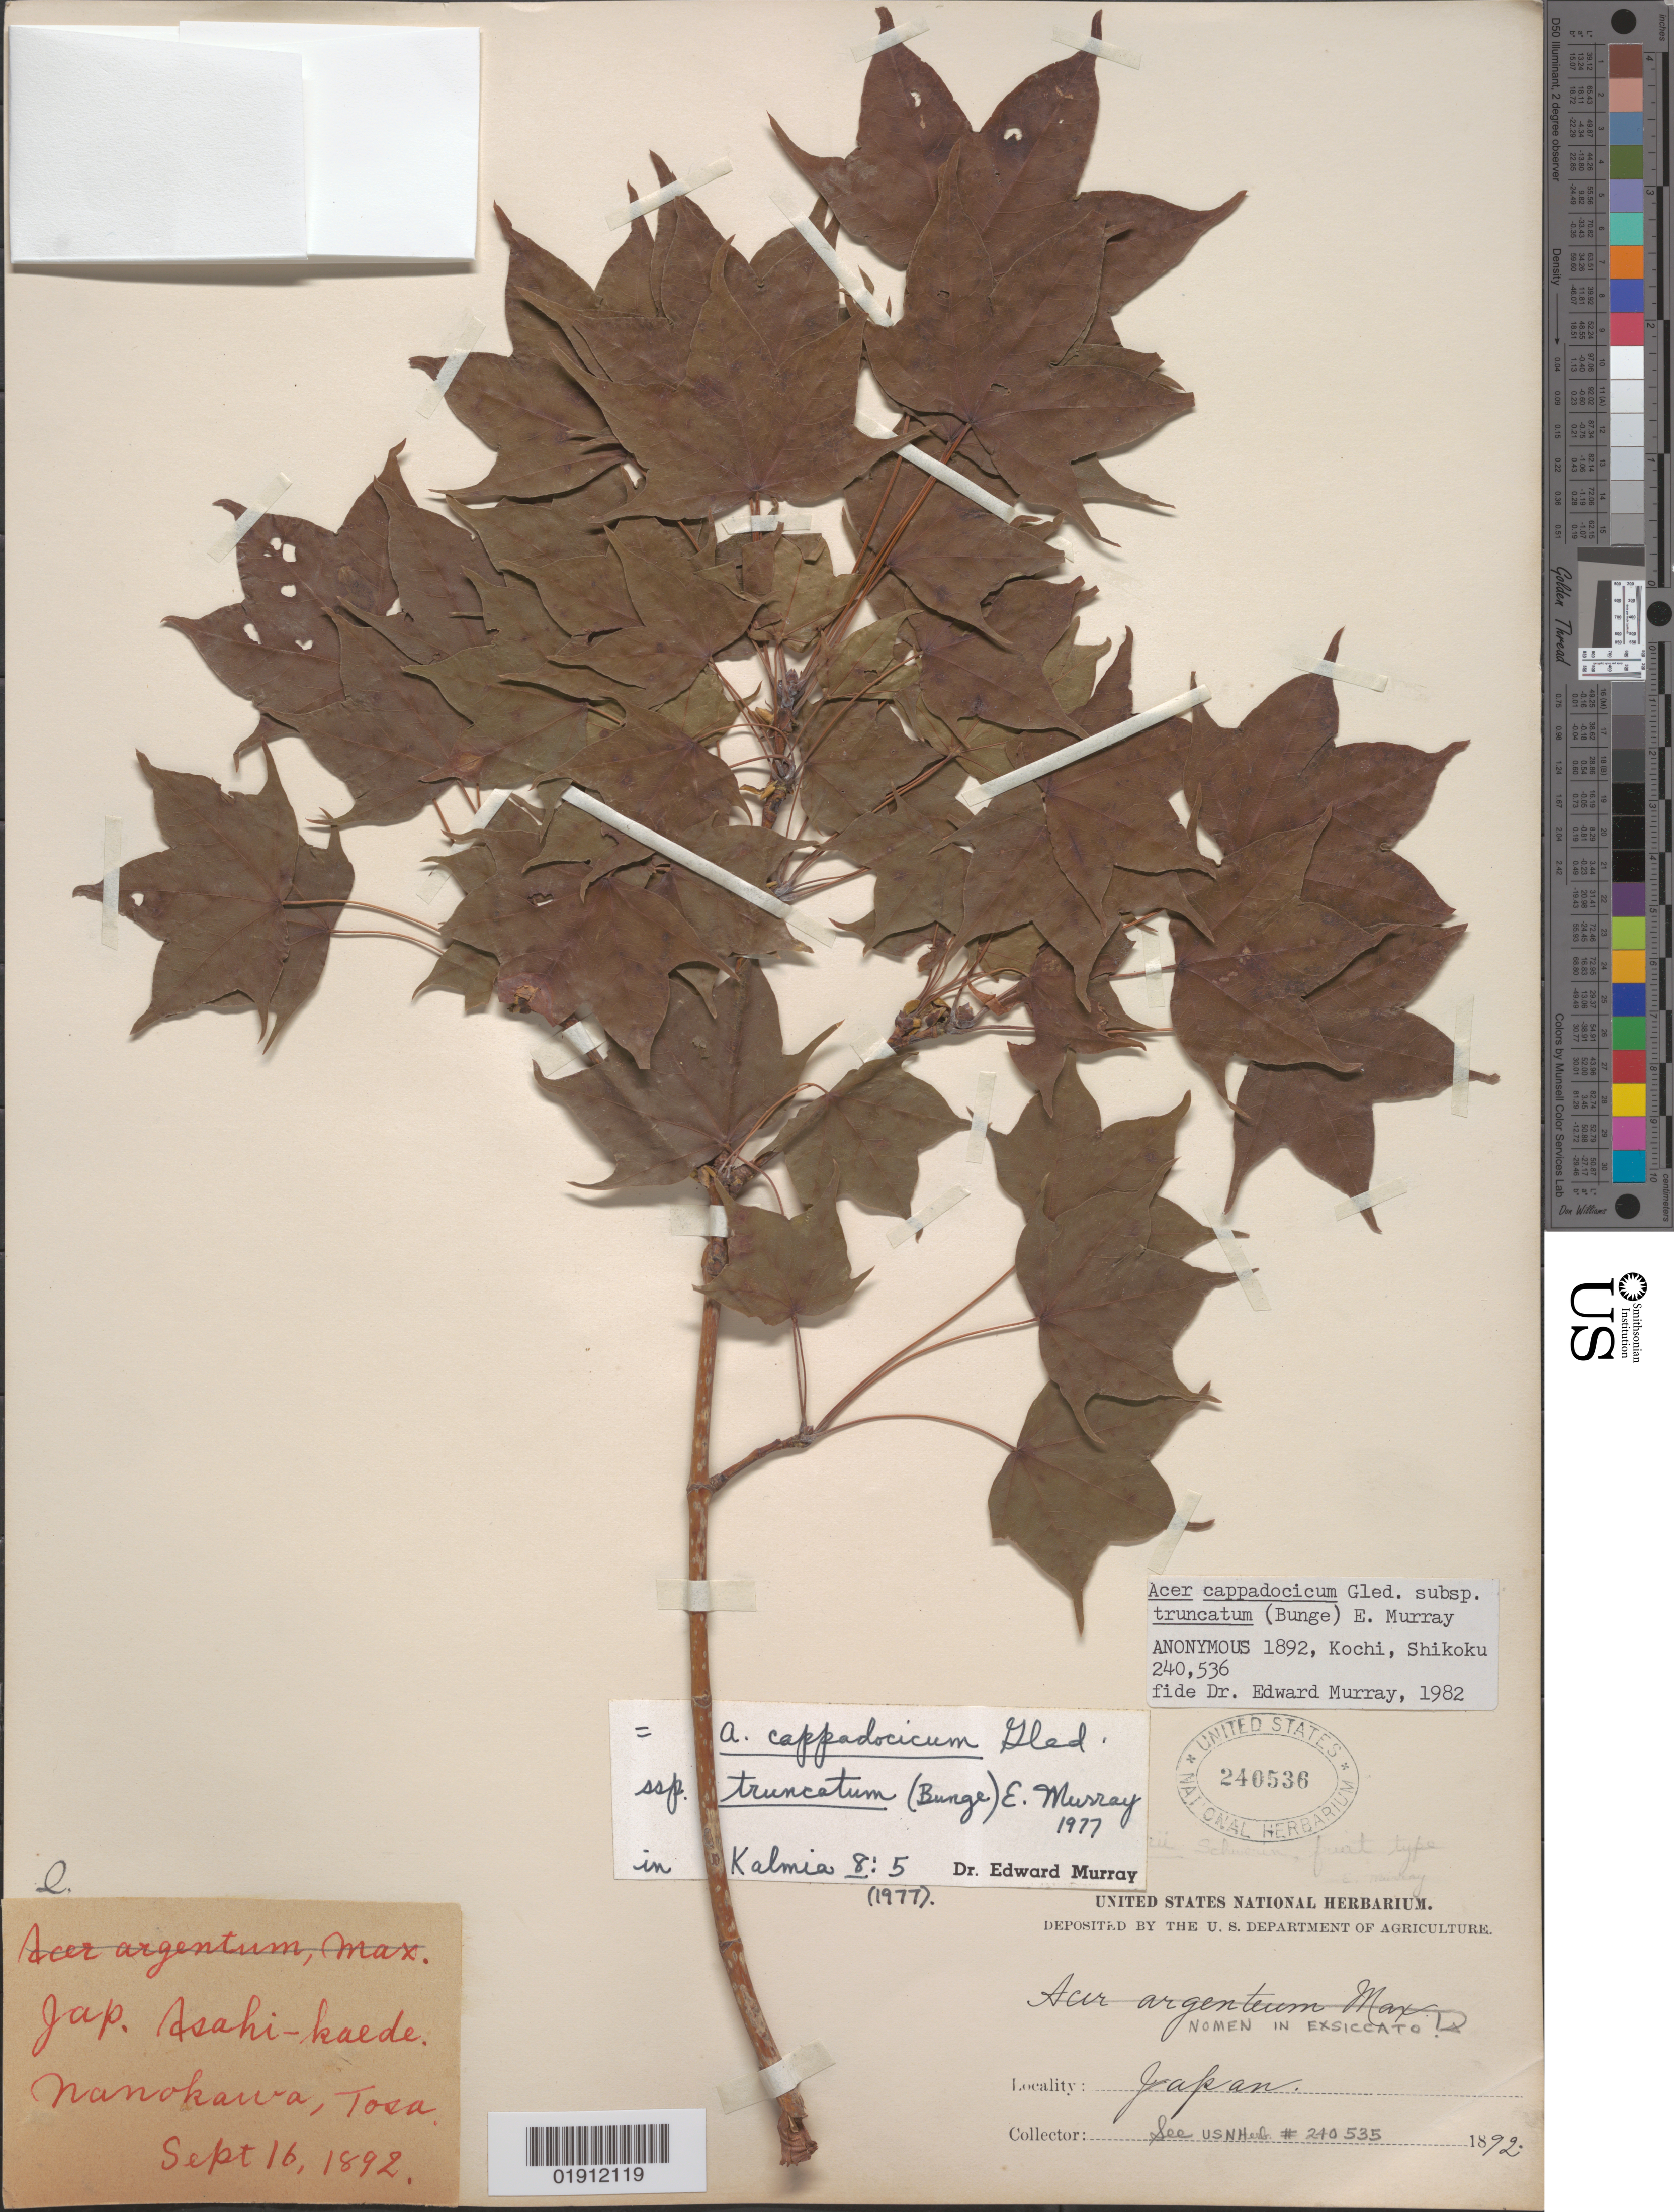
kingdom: Plantae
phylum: Tracheophyta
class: Magnoliopsida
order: Sapindales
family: Sapindaceae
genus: Acer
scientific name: Acer cappadocicum subsp. truncatum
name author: (Bunge) A.E. Murray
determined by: Murray, Edward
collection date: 1892-09-16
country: Japan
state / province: Koti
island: Shikoku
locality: Asahi-kaede, Nanokawa, Tosa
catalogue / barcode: US 240536